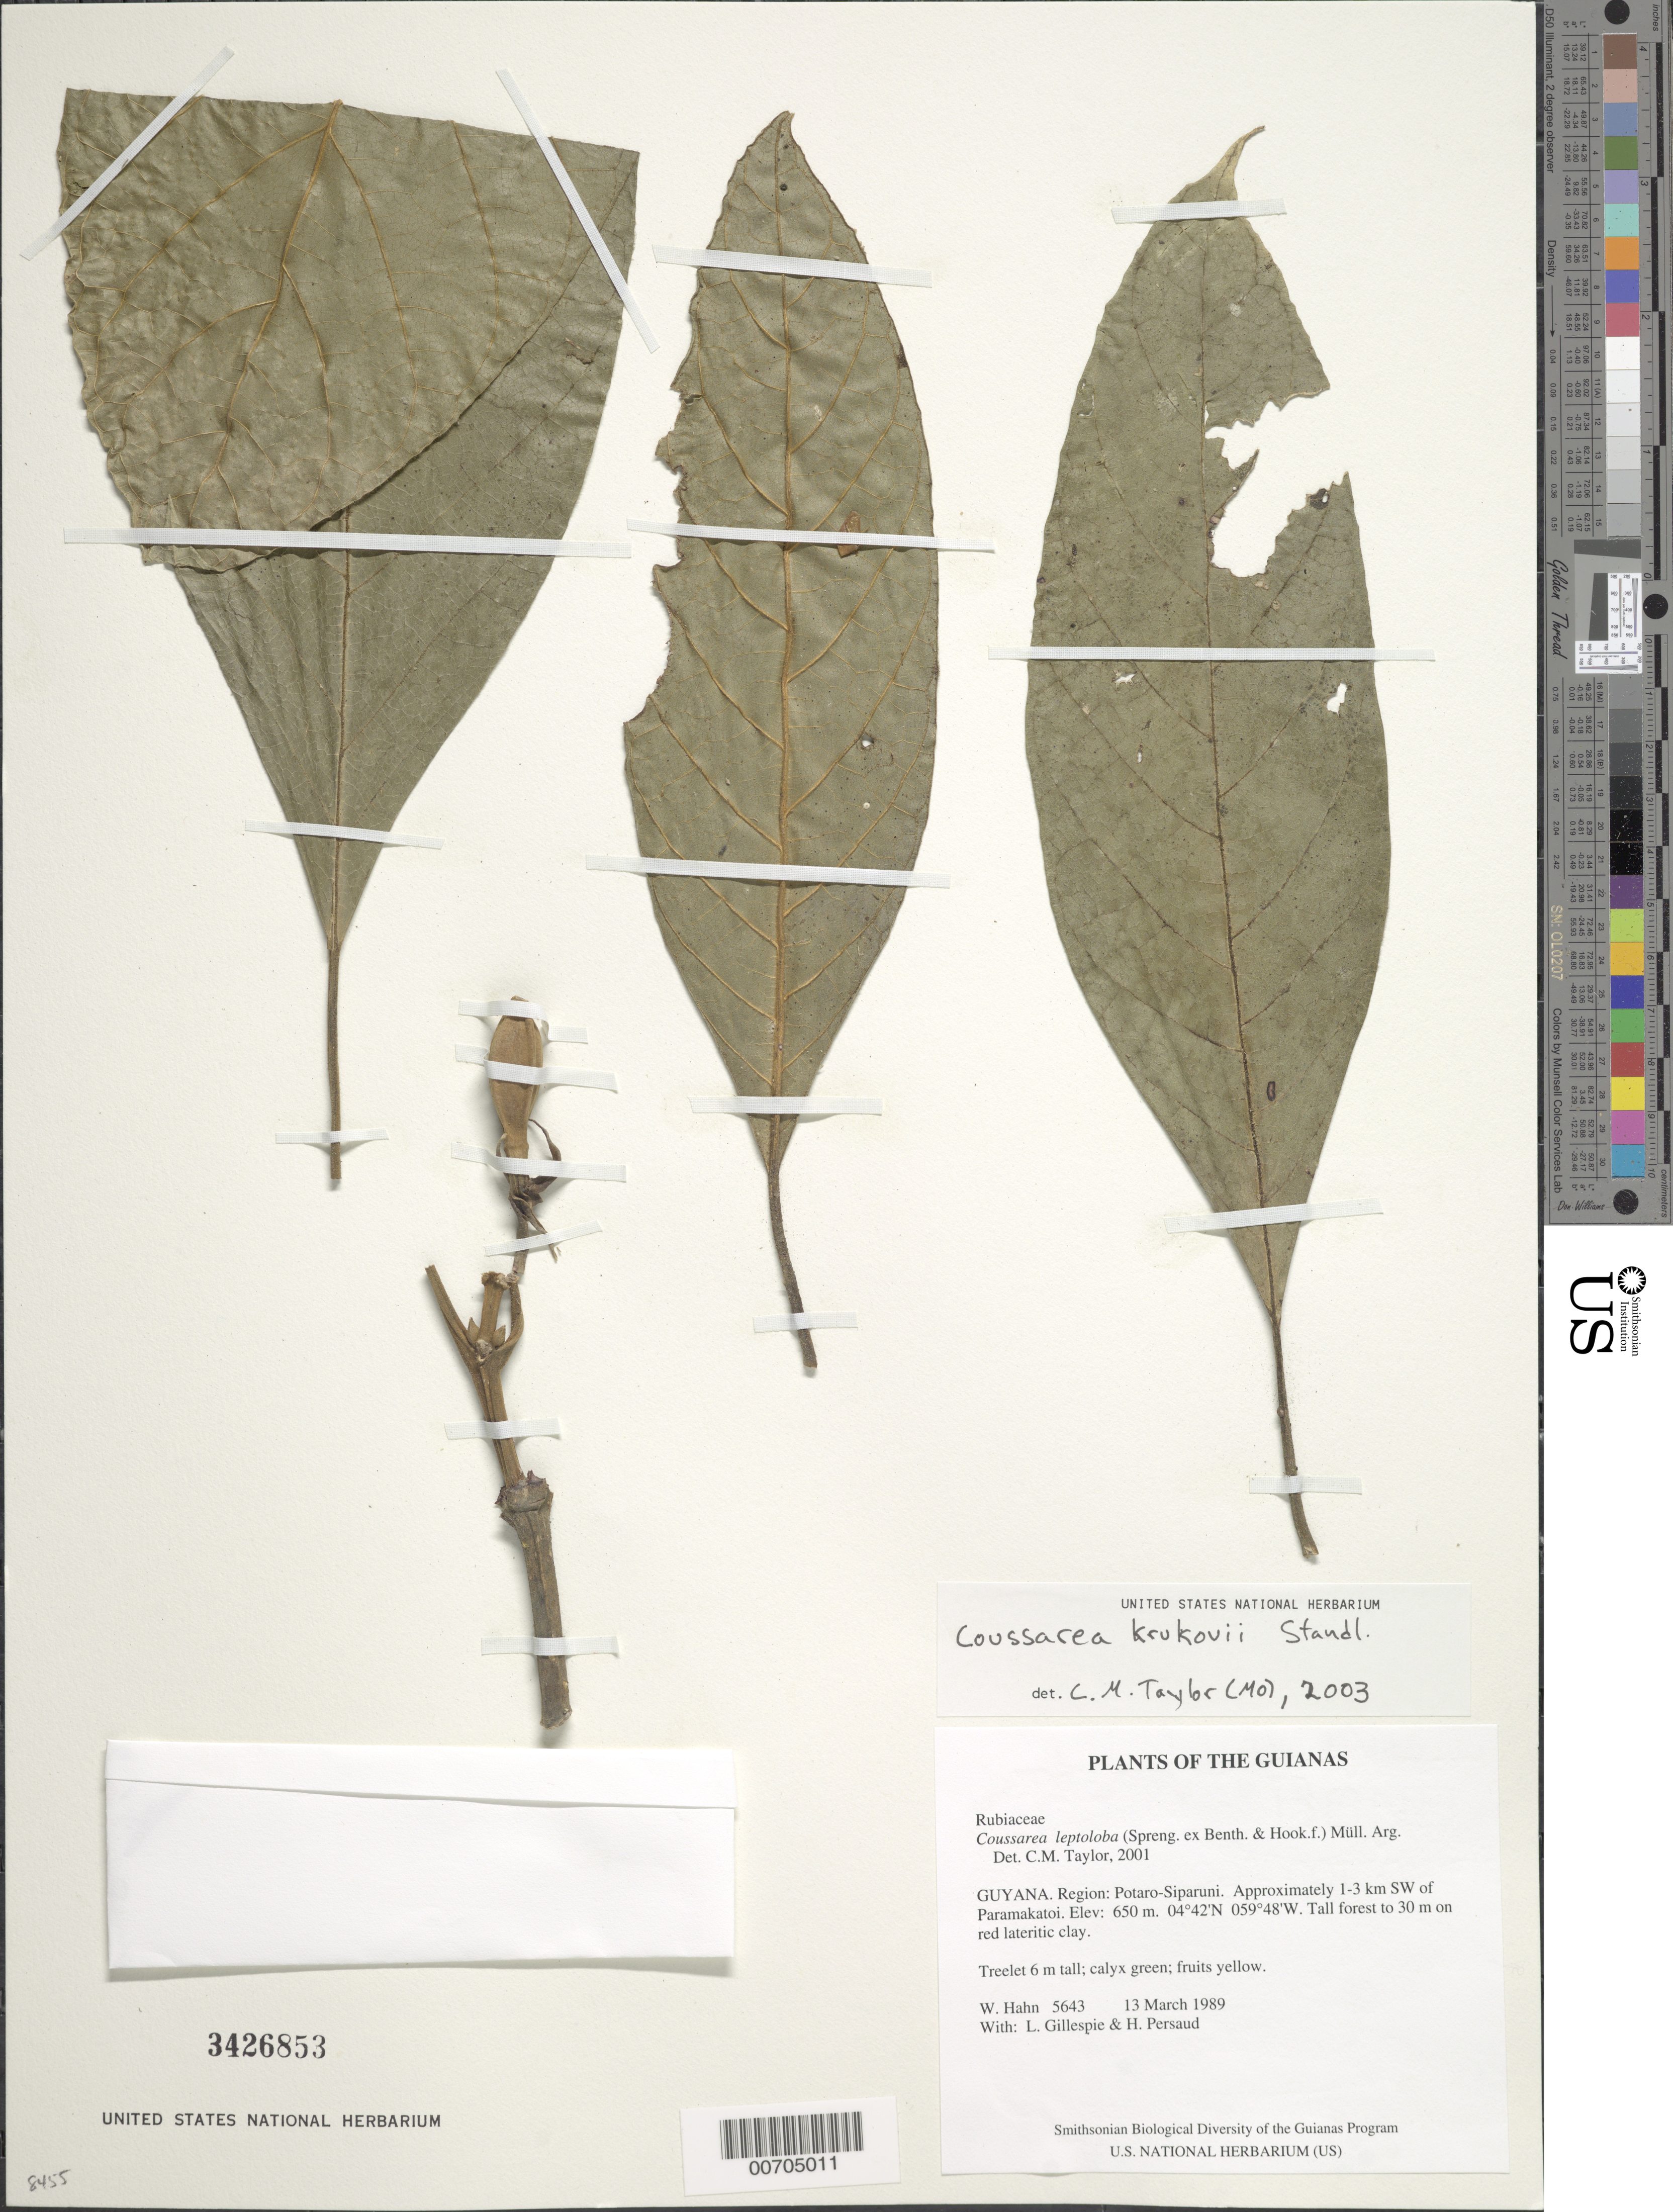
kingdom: Plantae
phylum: Tracheophyta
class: Magnoliopsida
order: Gentianales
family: Rubiaceae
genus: Coussarea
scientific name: Coussarea krukovii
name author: Standl.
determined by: Taylor, Charlotte M.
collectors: W. Hahn, L. J. Gillespie & H. Persaud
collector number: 5643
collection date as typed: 13 March 1989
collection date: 1989-03-13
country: Guyana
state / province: Potaro-Siparuni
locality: Approximately 1-3 km SW of Paramakatoi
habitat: Tall forest to 30 m on red lateritic clay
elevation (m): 650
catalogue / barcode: US 3426853